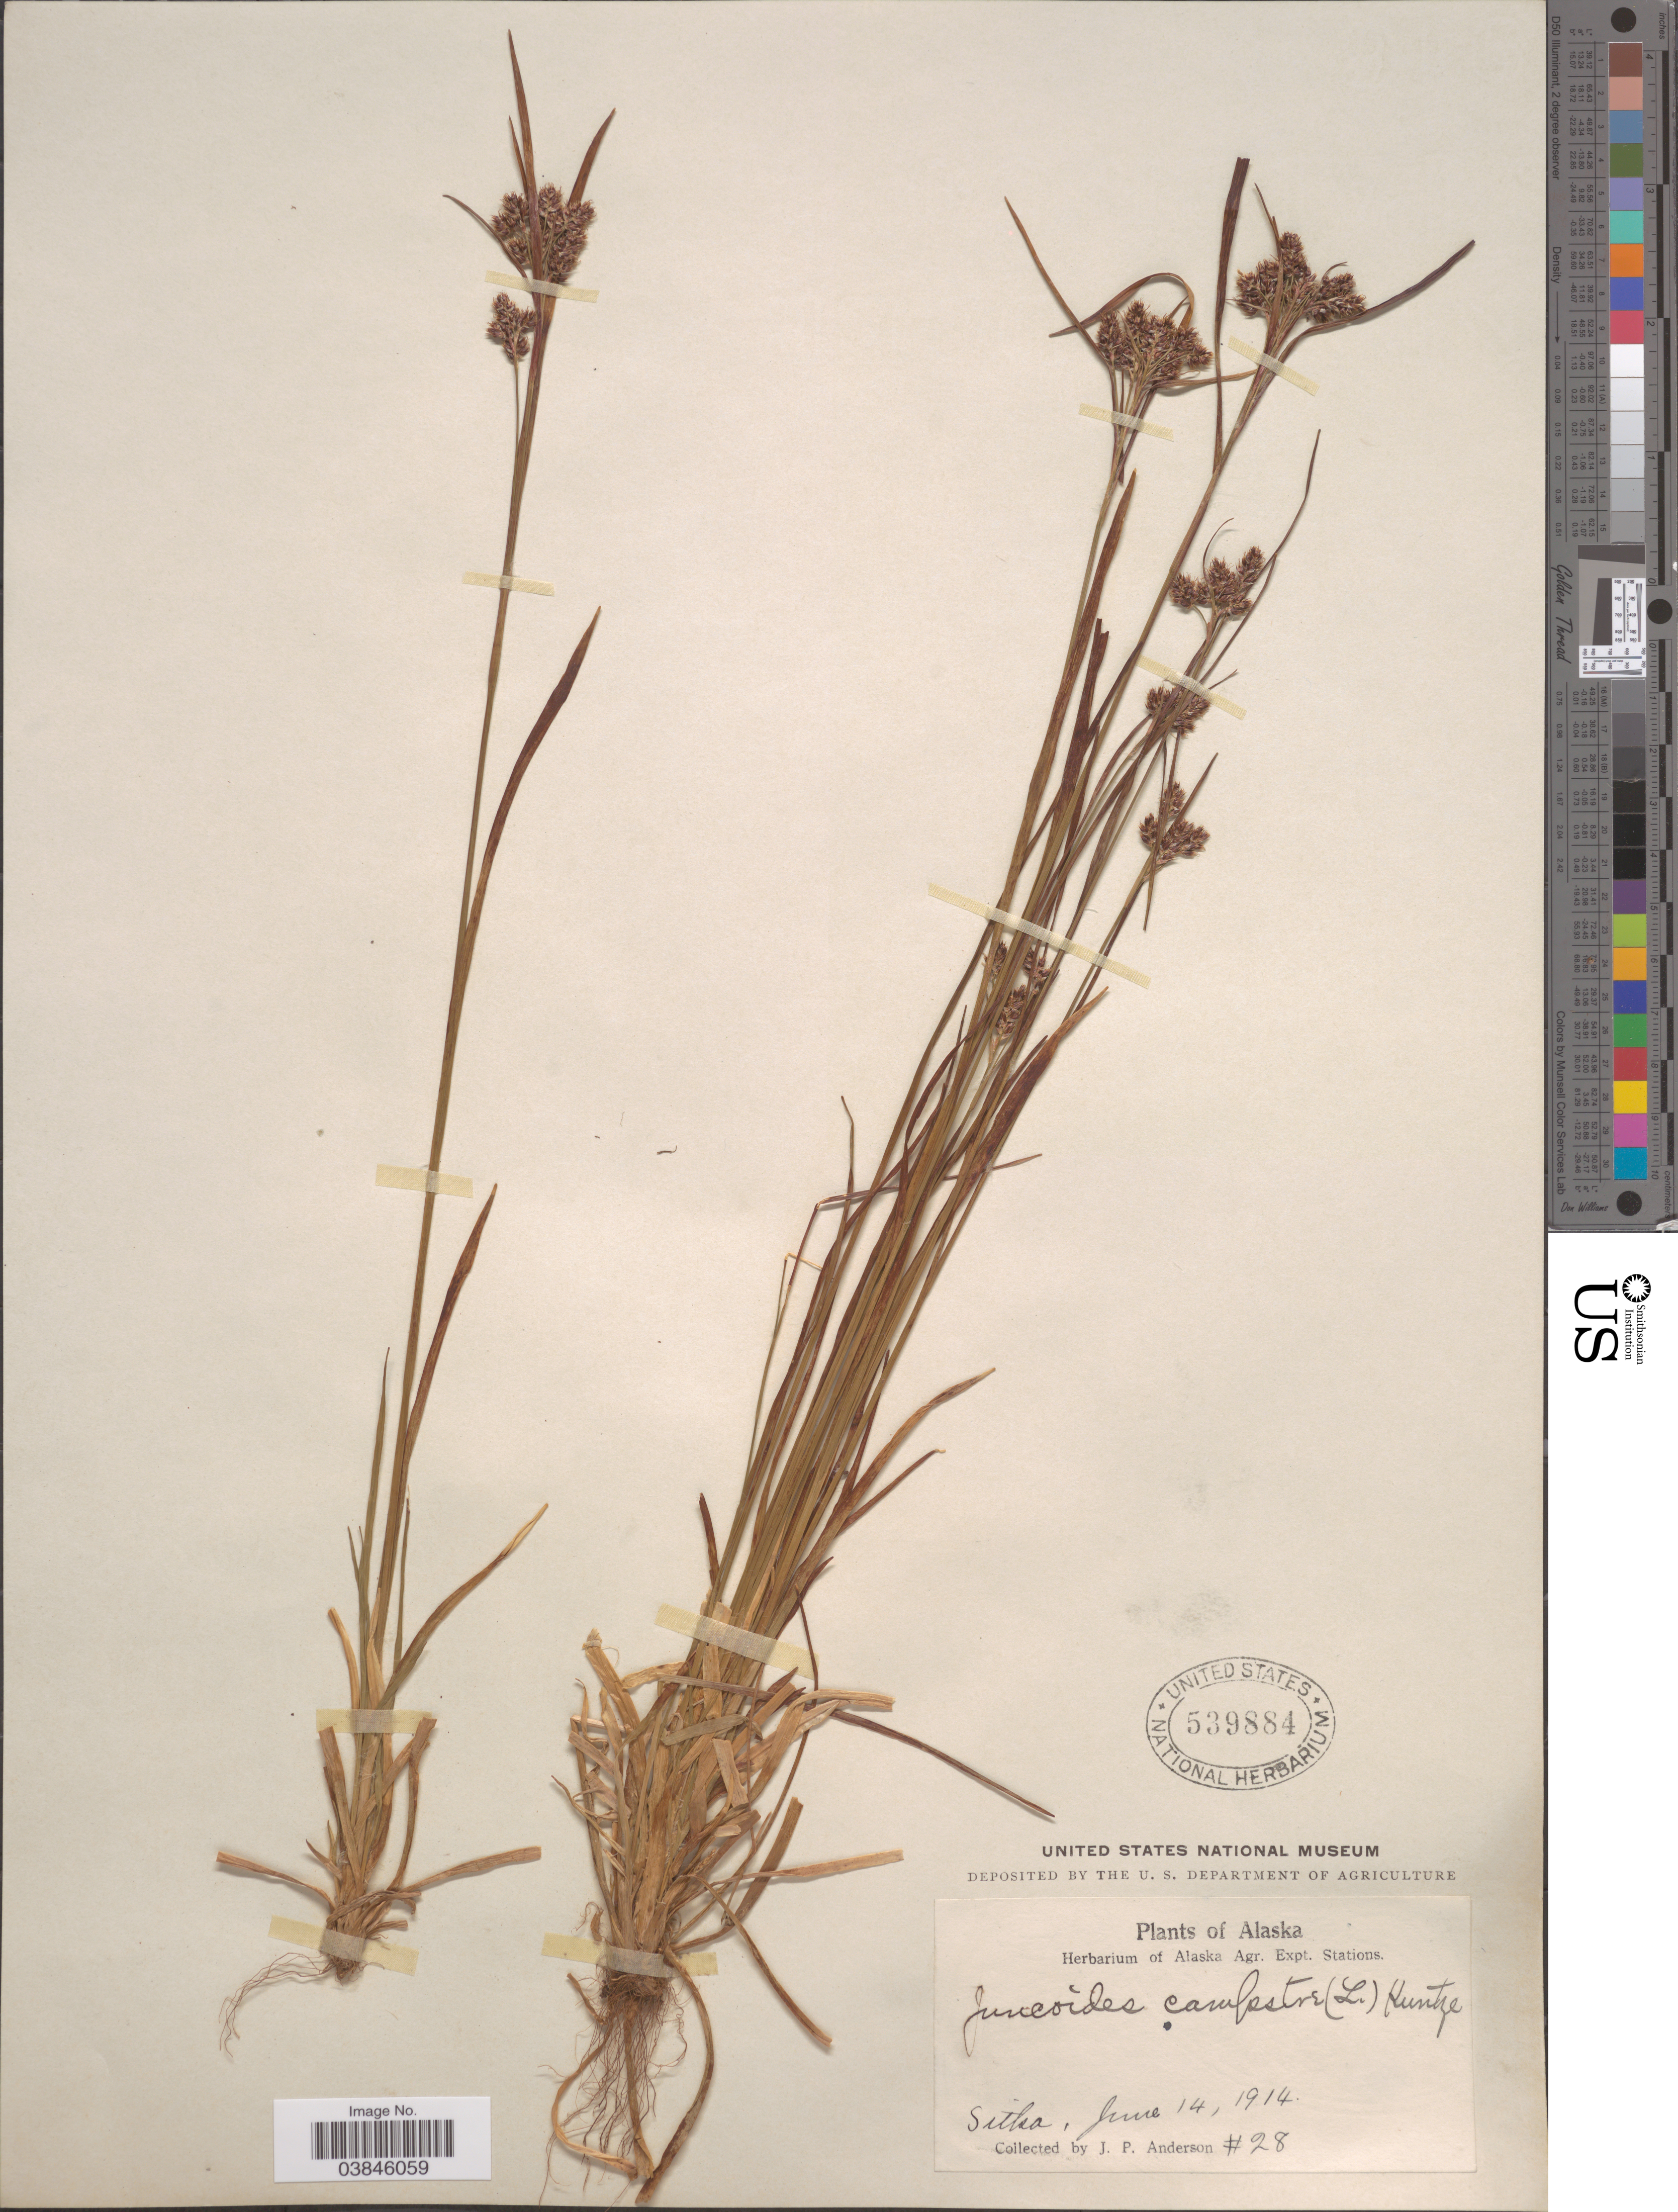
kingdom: Plantae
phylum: Tracheophyta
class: Liliopsida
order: Poales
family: Juncaceae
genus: Luzula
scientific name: Luzula multiflora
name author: (Ehrh.) Lej.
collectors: J. P. Anderson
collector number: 28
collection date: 1914-06-14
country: United States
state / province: Alaska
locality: Sitka.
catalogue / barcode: US 539884